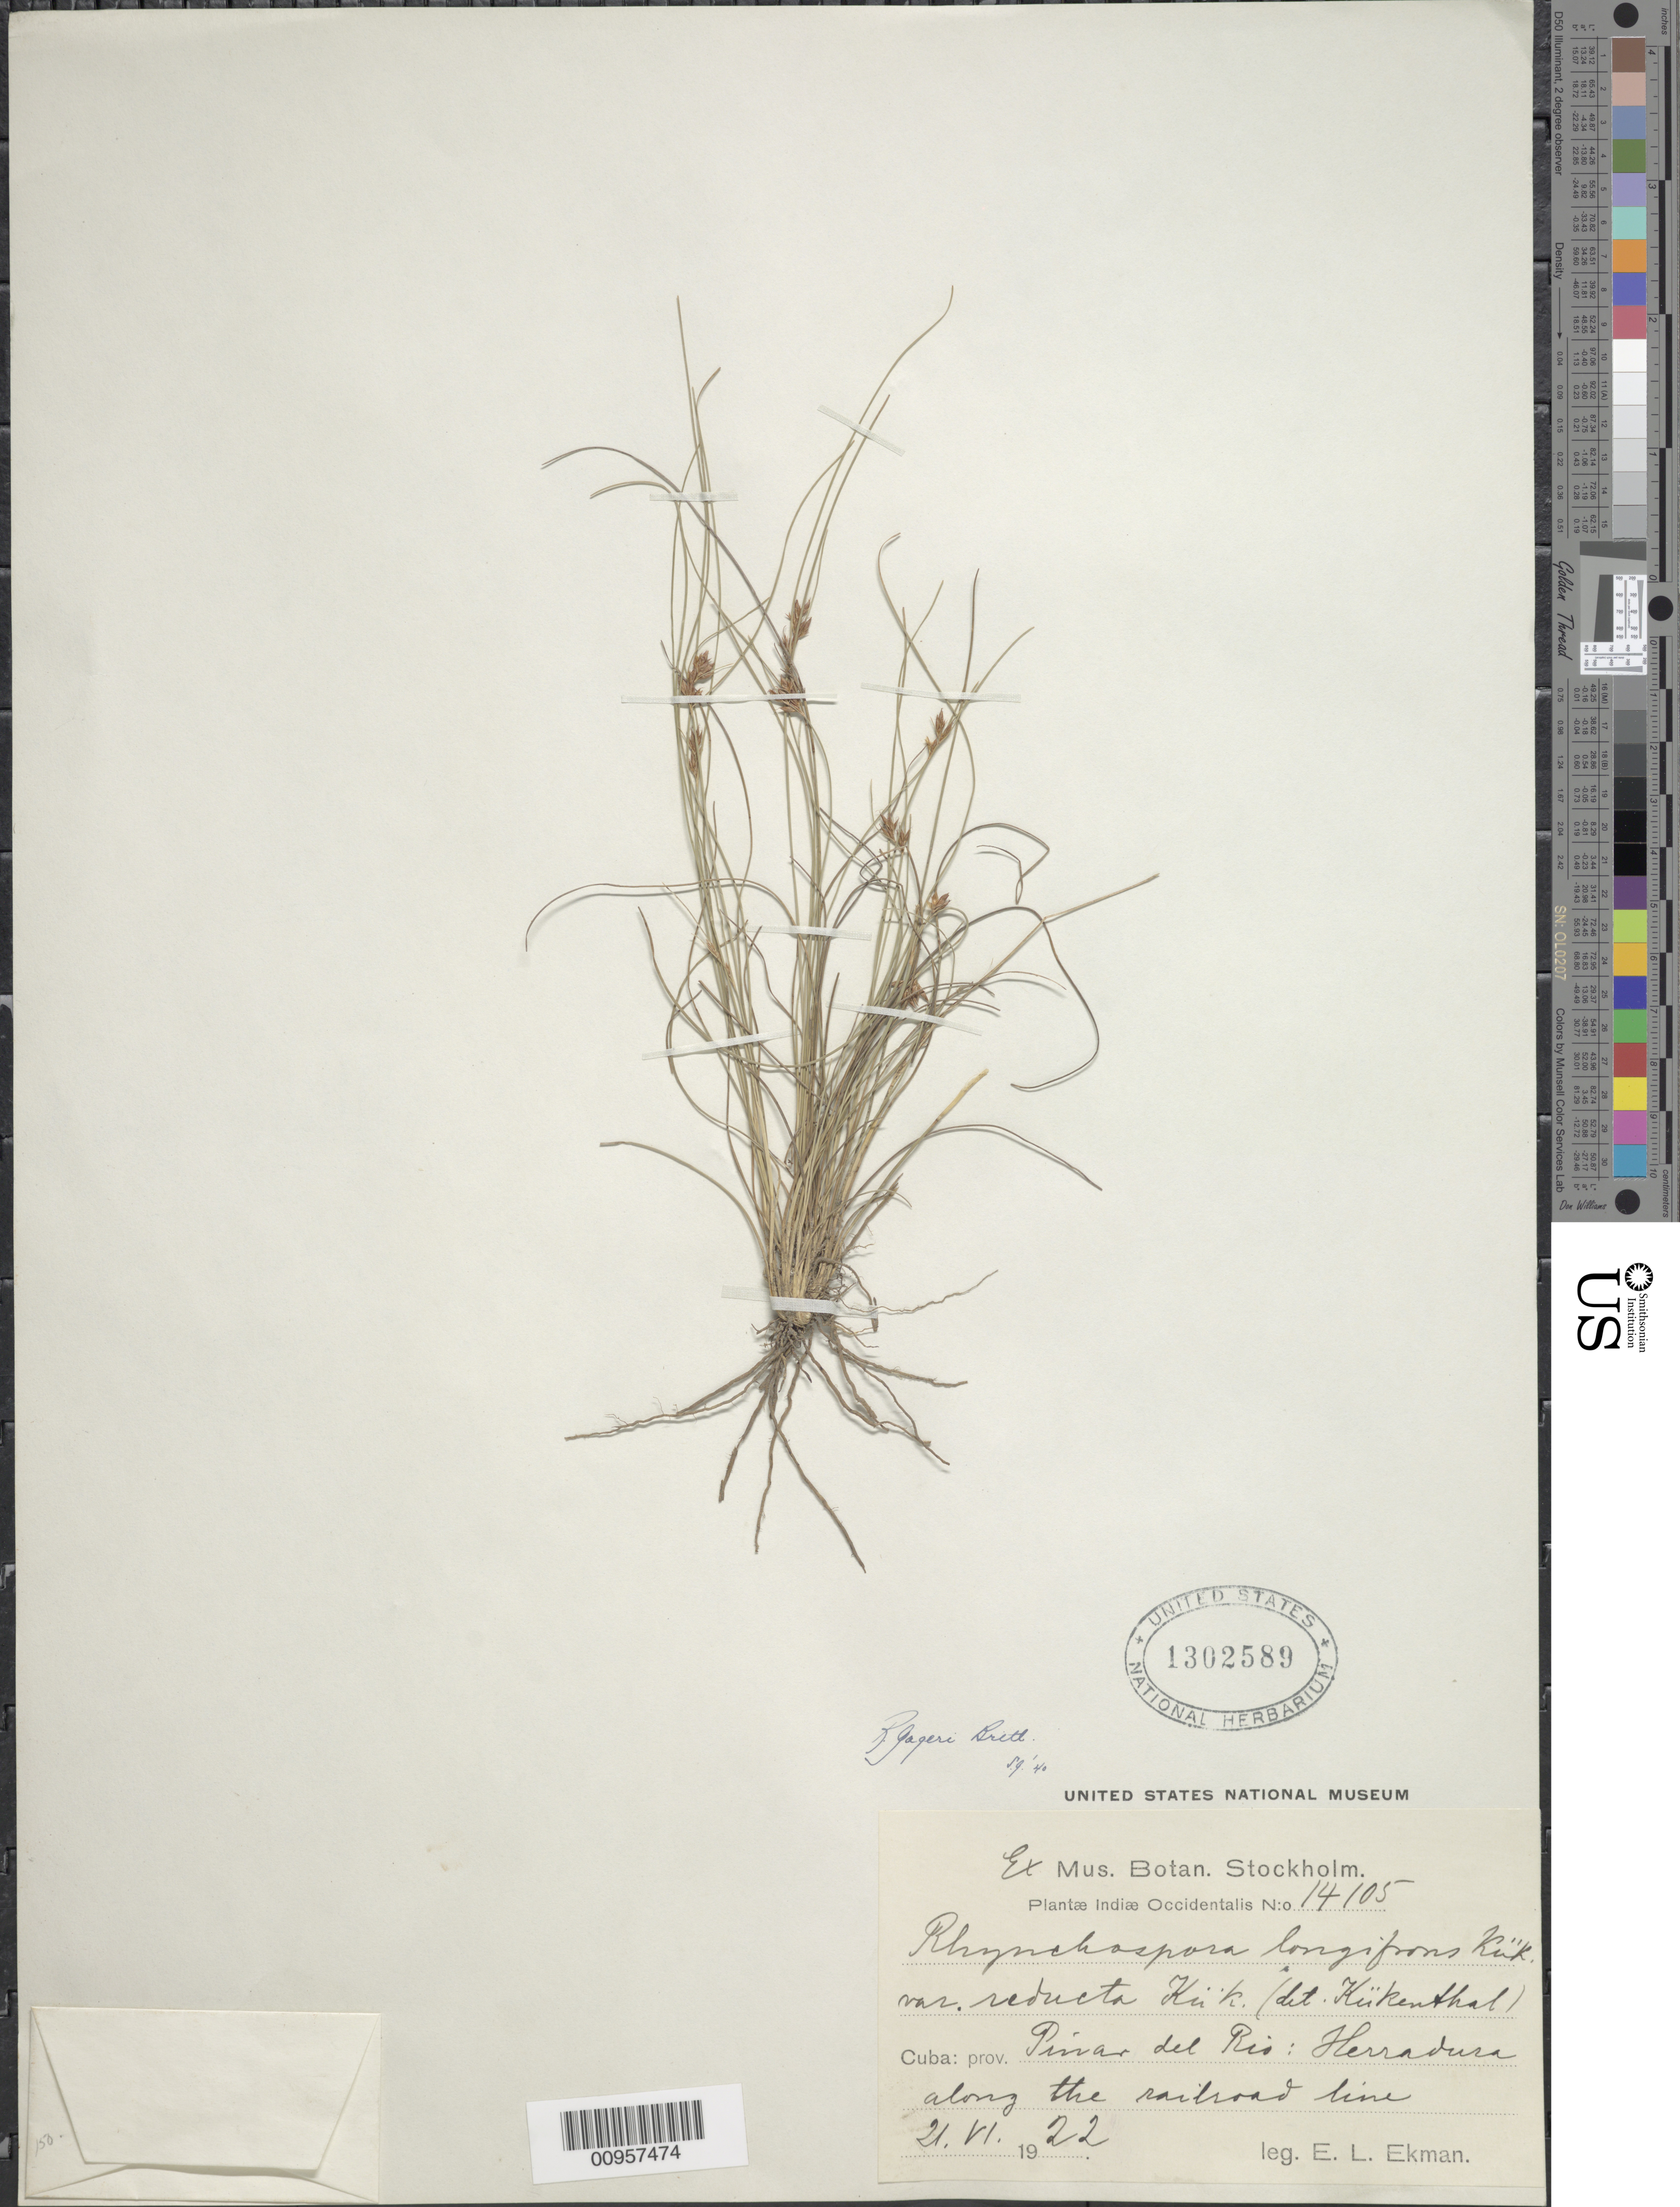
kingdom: Plantae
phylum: Tracheophyta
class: Liliopsida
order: Poales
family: Cyperaceae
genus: Rhynchospora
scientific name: Rhynchospora gageri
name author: Britton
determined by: Gale, S.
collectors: E. L. Ekman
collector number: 14105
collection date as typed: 21 Jun 1922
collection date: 1922-06-21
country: Cuba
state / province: Pinar del Rio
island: Cuba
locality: Herradura, along the railroad line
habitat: Along the railroad line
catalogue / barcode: US 1302589